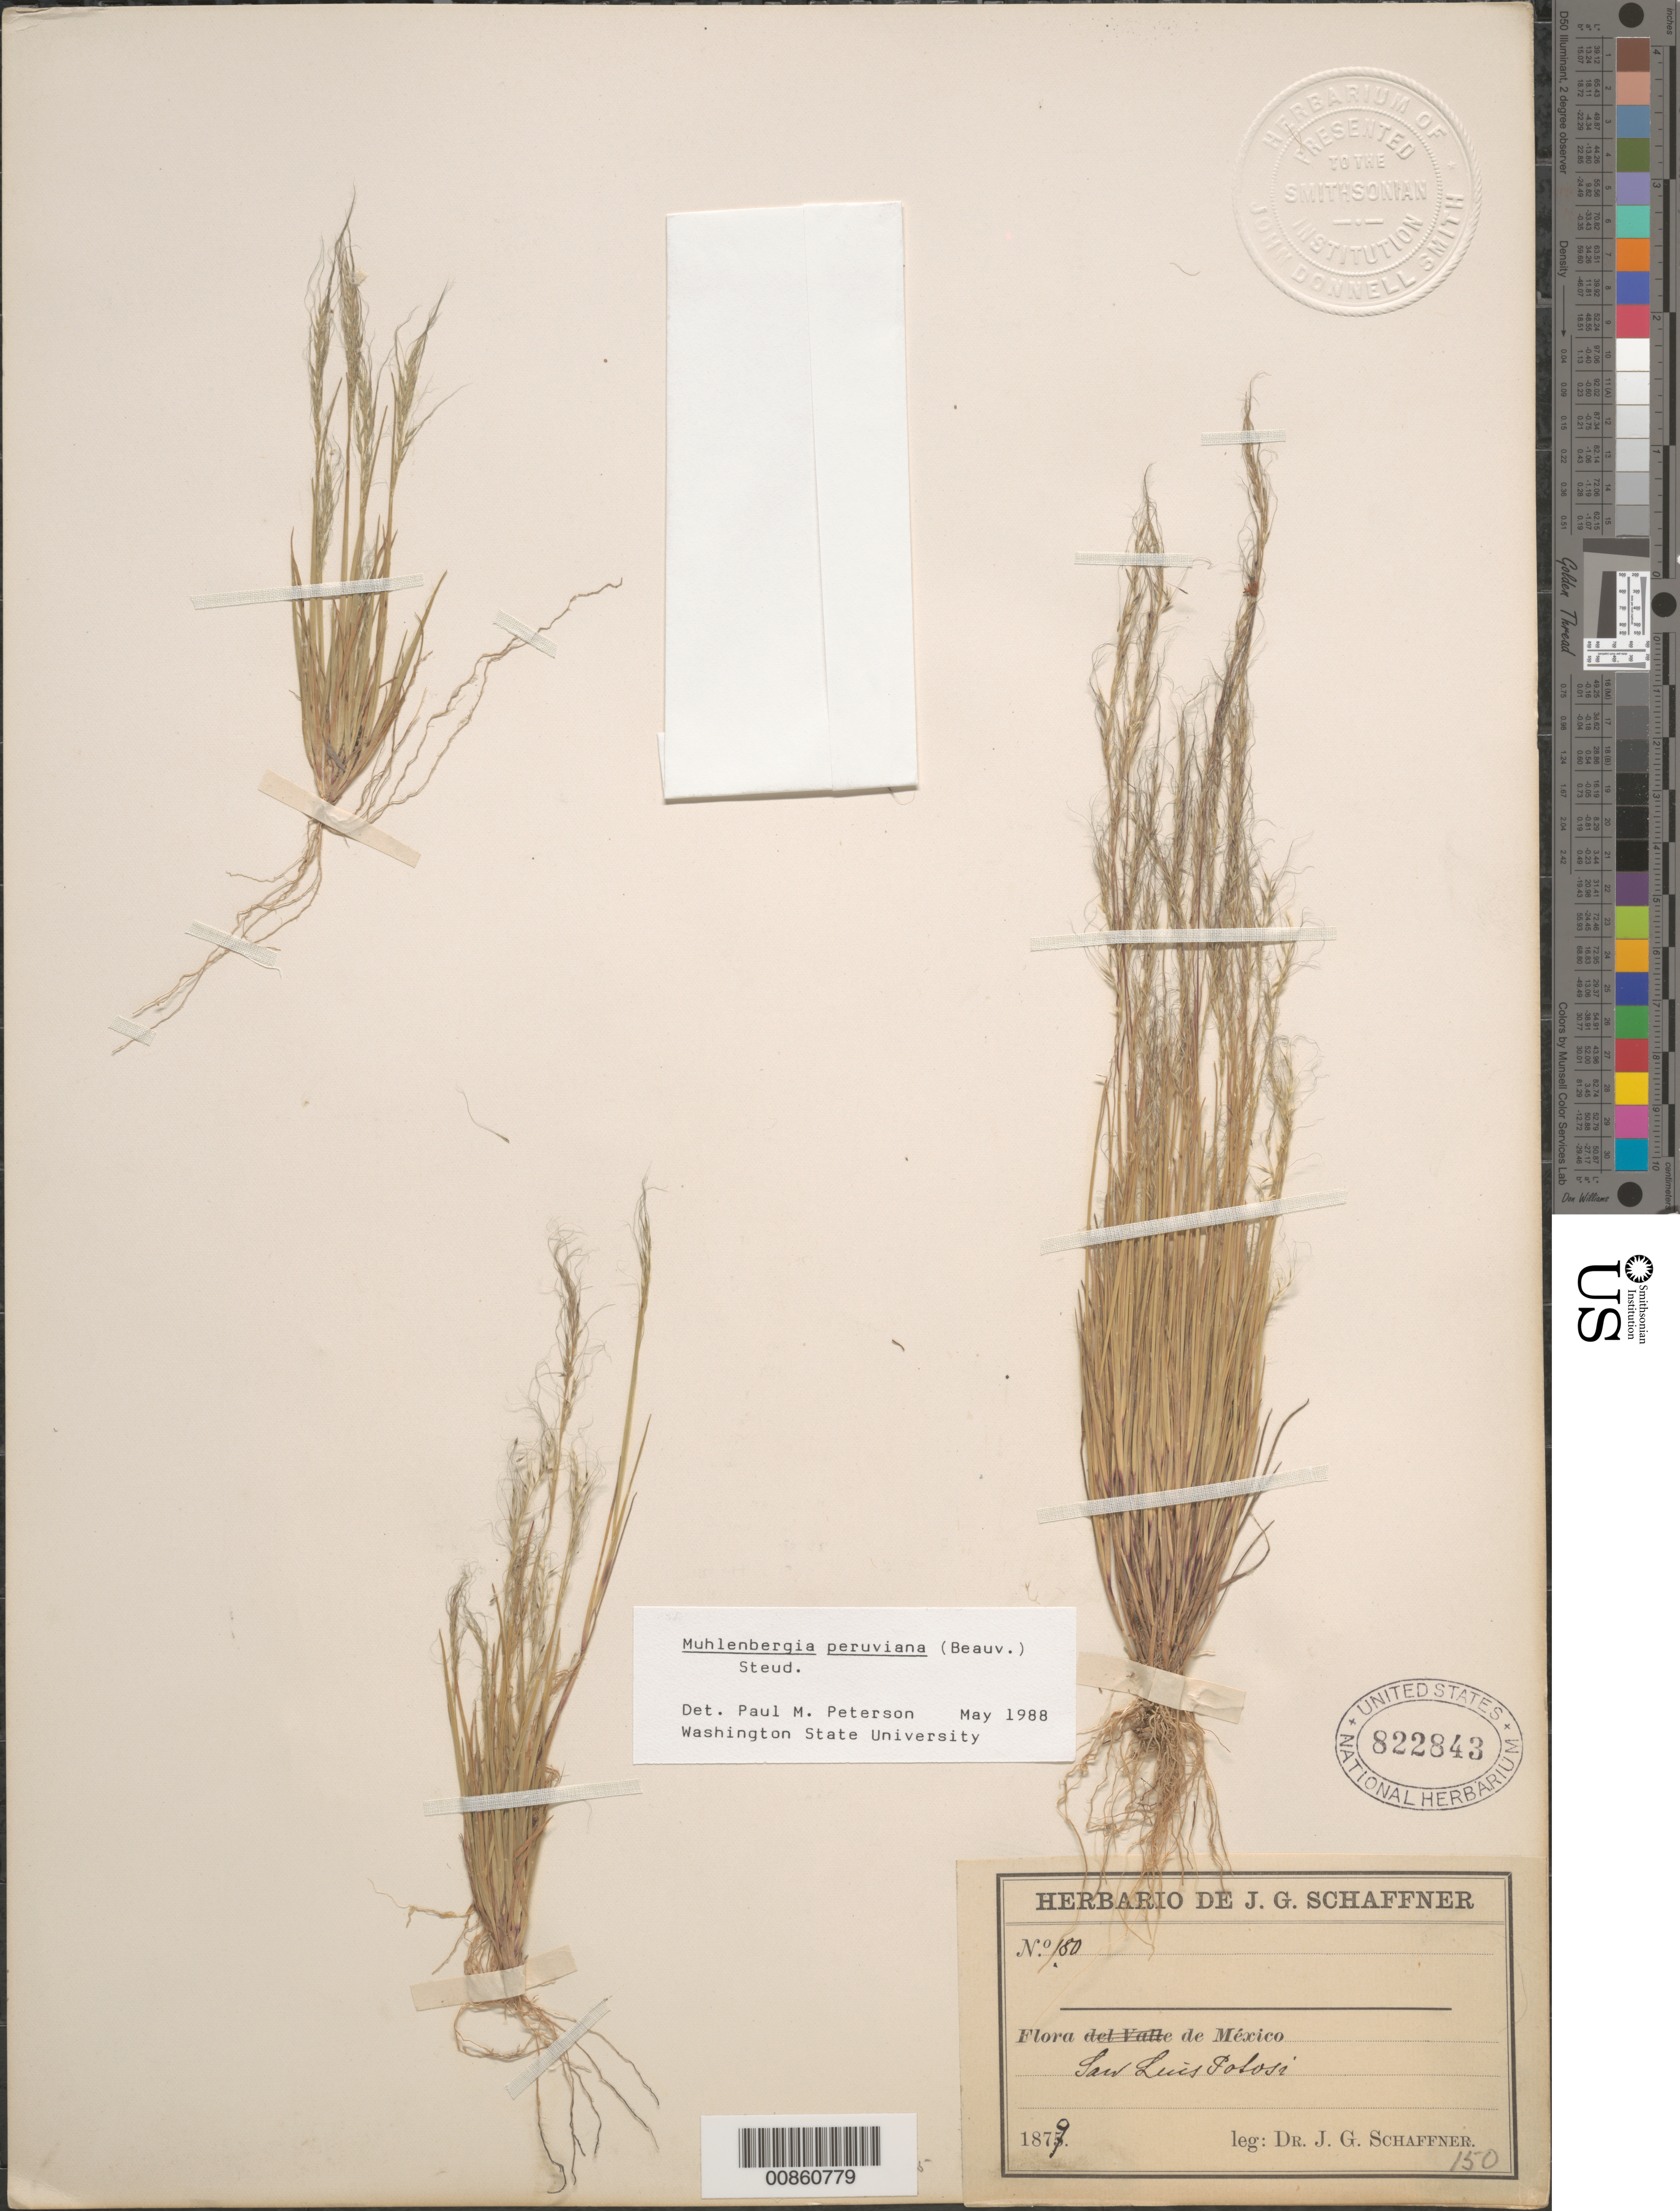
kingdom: Plantae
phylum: Tracheophyta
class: Liliopsida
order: Poales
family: Poaceae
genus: Muhlenbergia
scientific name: Muhlenbergia peruviana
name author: (P. Beauv.) Steud.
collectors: J. G. Schaffner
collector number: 180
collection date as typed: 1879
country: Mexico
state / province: San Luis Potosi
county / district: San Luis Potosi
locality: San Luis Potosí, mpio. San Luis Potosí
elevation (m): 2000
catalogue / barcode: US 8228843